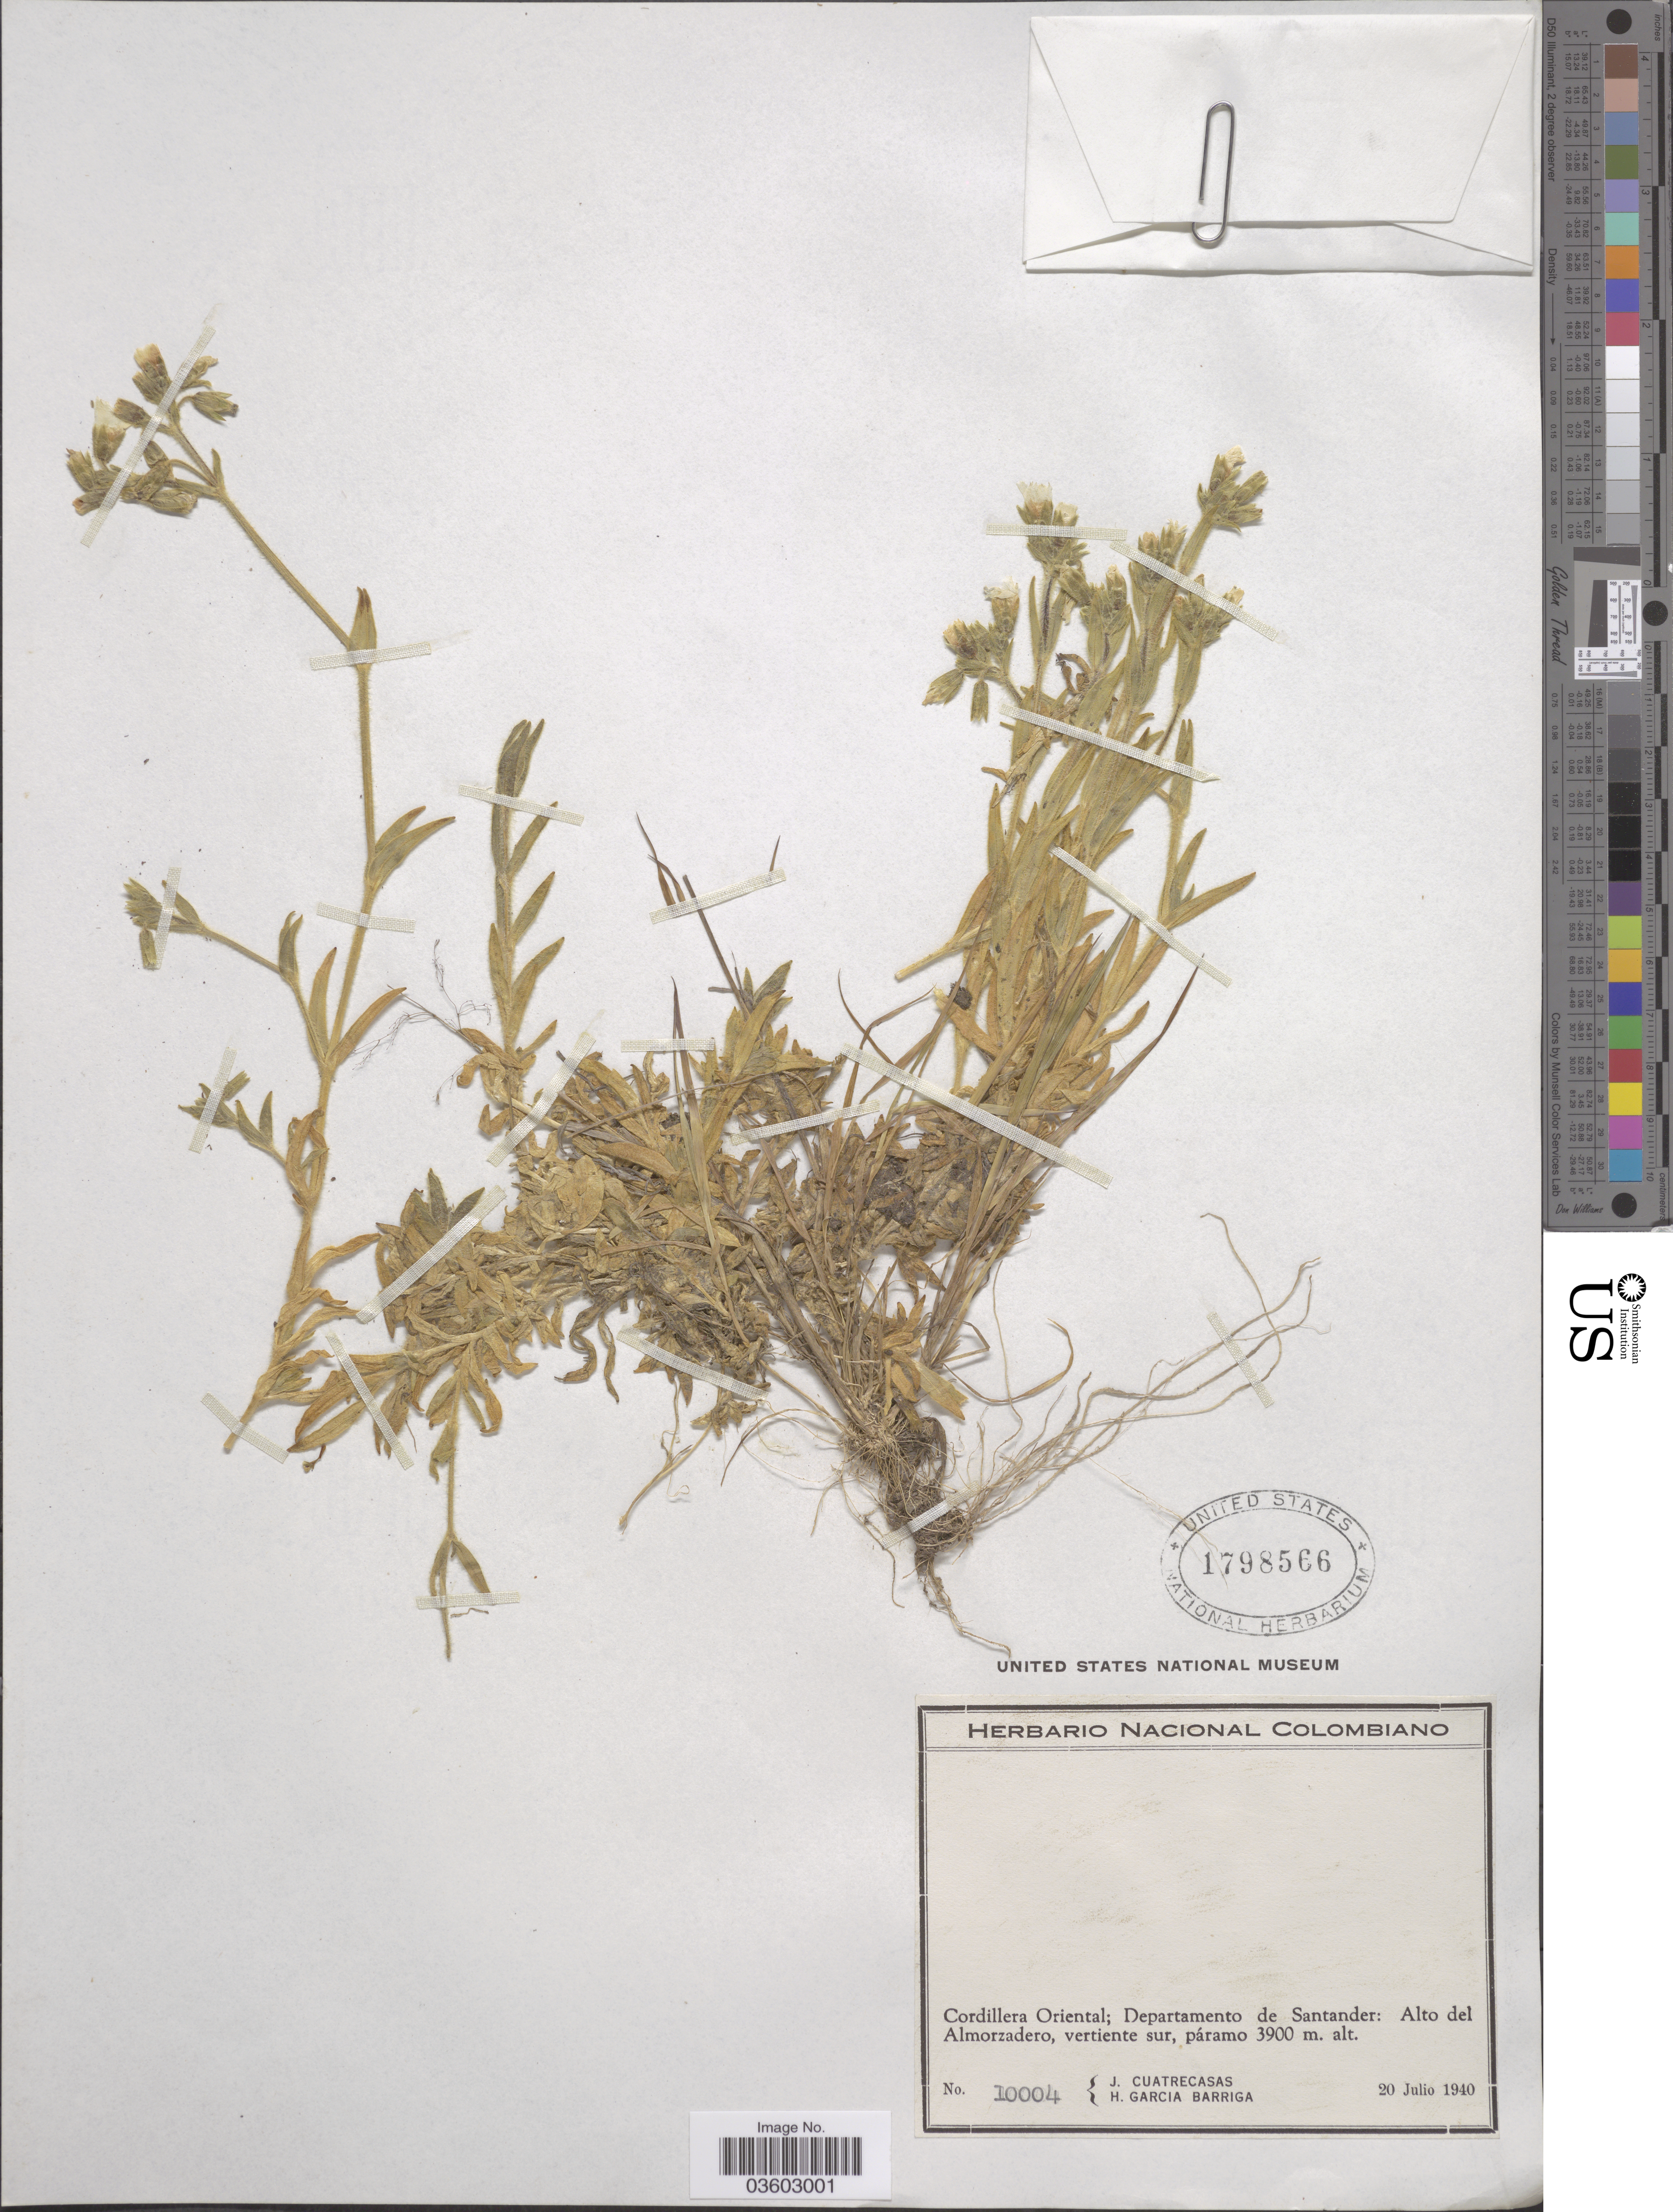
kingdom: Plantae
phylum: Tracheophyta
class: Magnoliopsida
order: Caryophyllales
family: Caryophyllaceae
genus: Cerastium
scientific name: Cerastium sp.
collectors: J. Cuatrecasas & H. García Barriga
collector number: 10004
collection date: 1940-07-20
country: Colombia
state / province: Santander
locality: Cordillera Oriental; Departamento de Santander: Alto del Almorzadero, vertiente sur, páramo.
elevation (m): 3900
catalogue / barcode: US 1798566